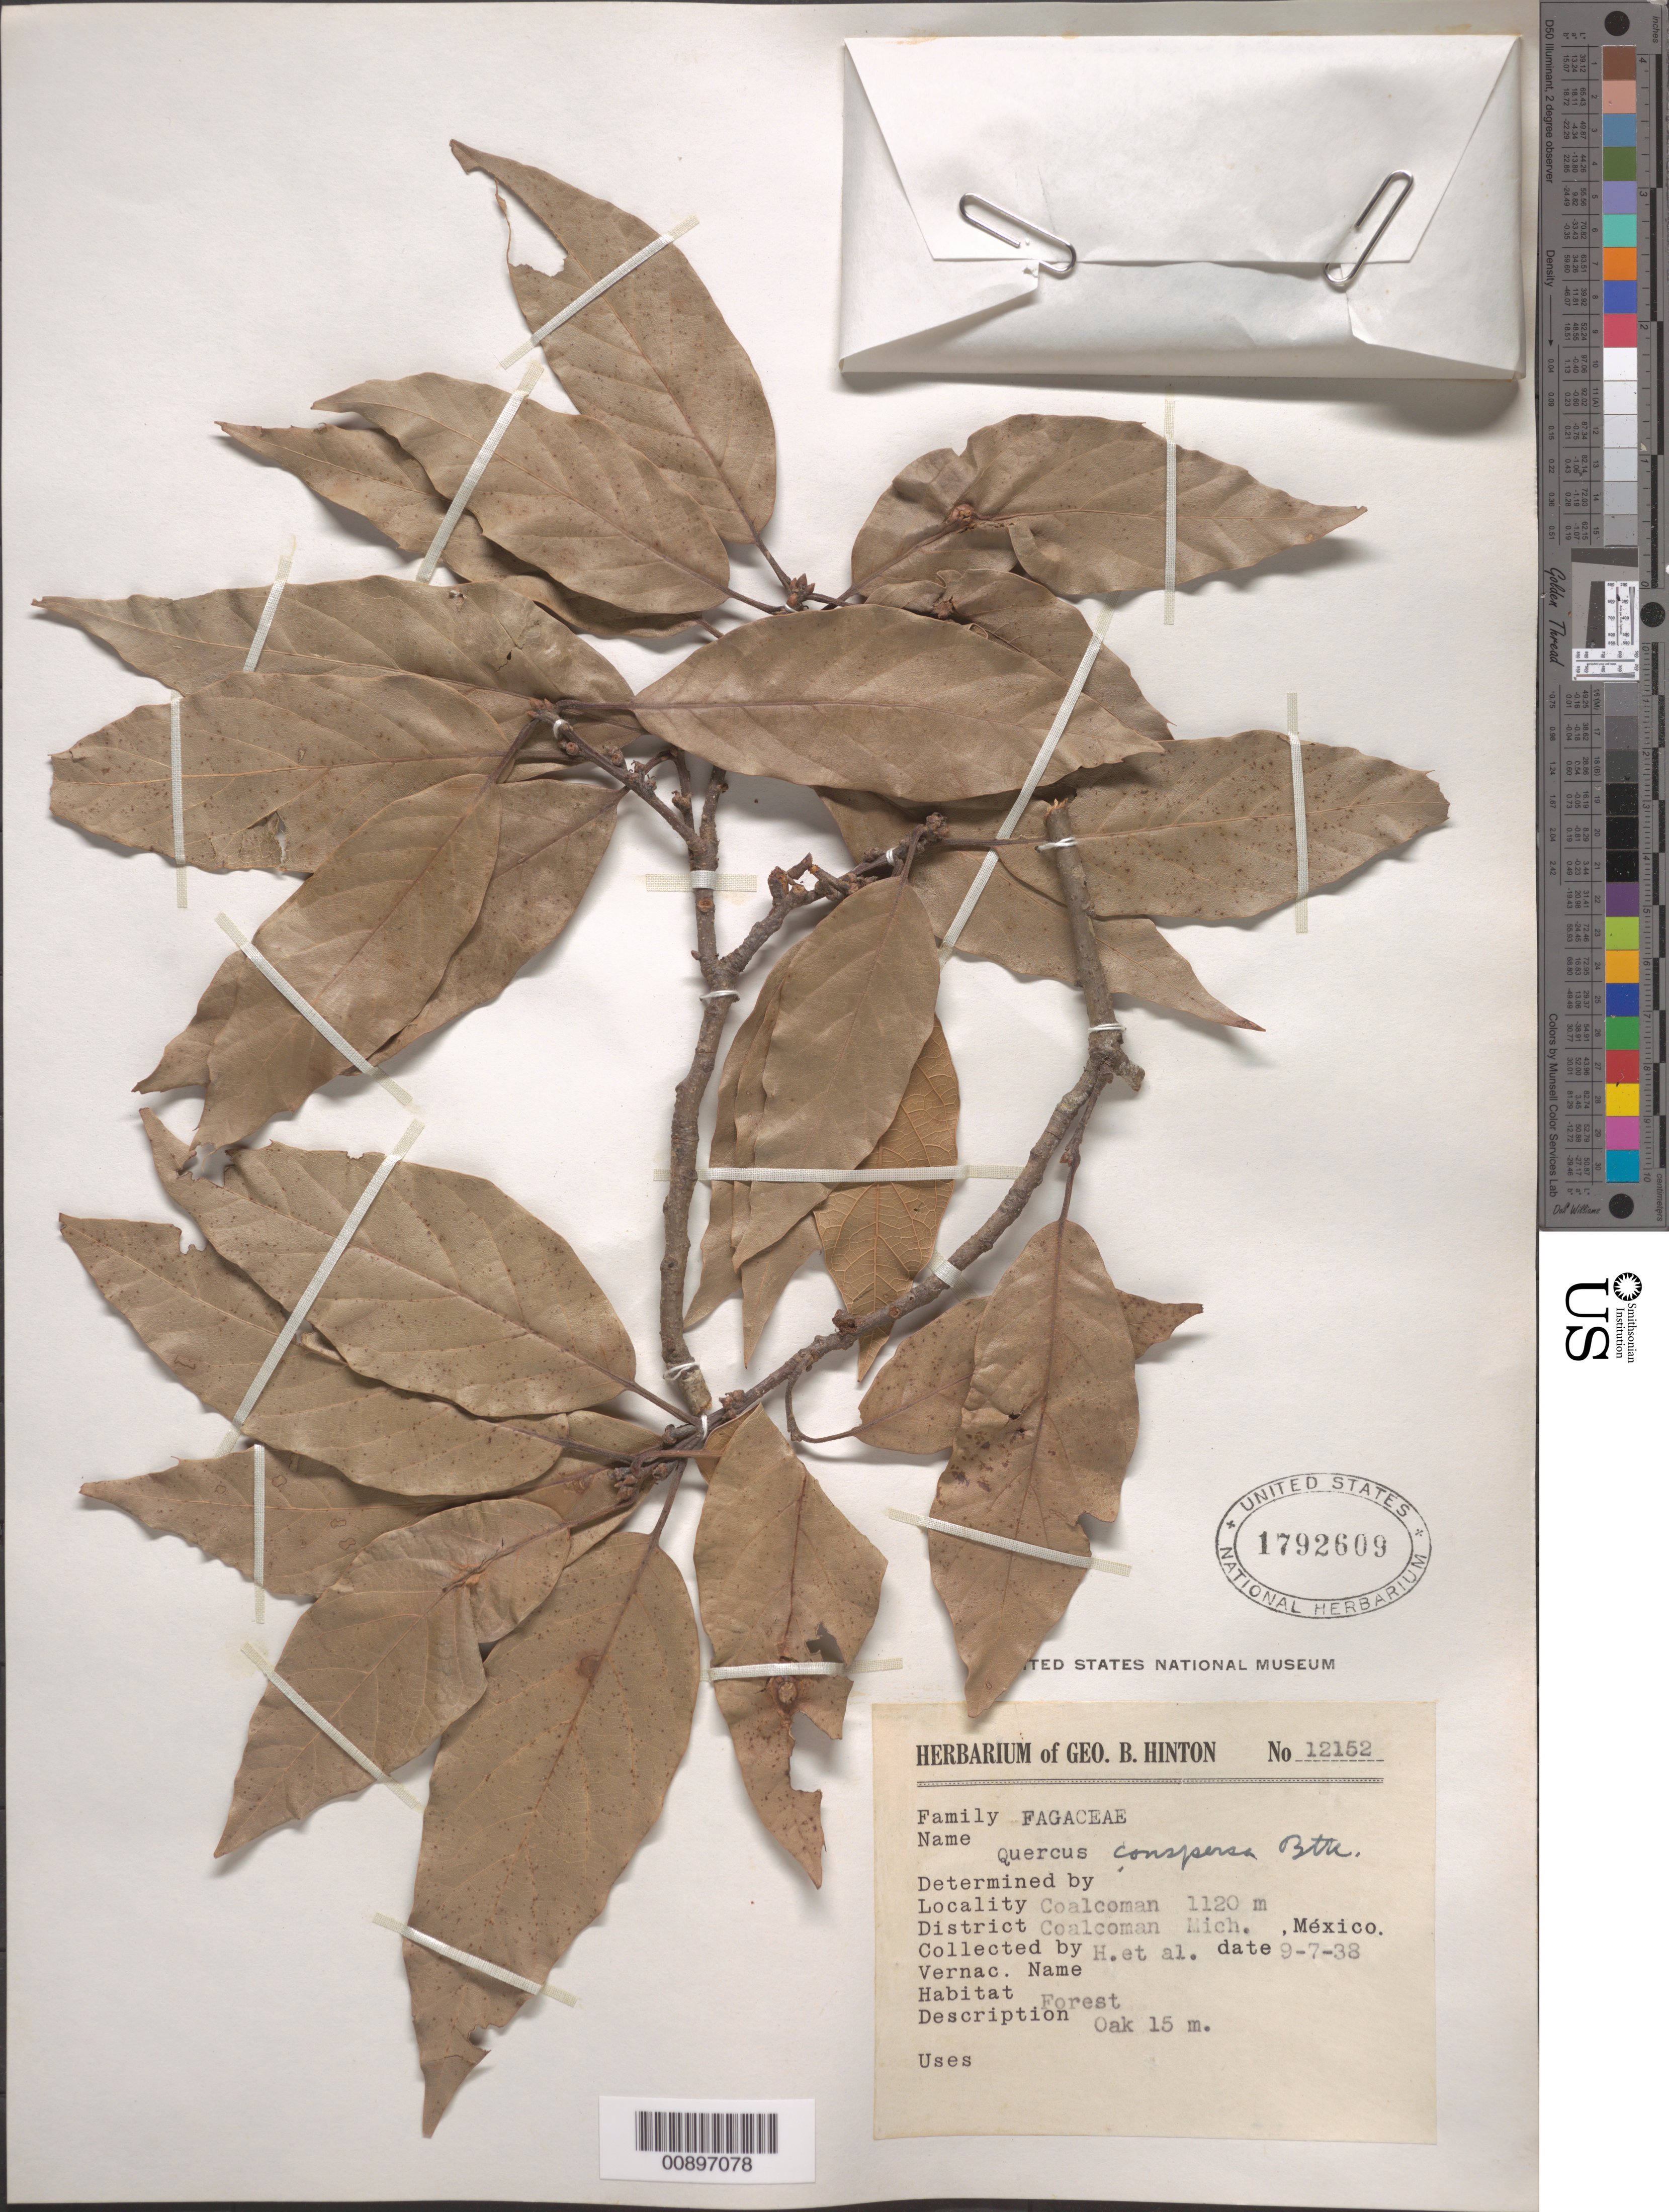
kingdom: Plantae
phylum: Tracheophyta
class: Magnoliopsida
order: Fagales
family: Fagaceae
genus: Quercus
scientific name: Quercus conspersa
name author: Benth.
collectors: G. B. Hinton & et al.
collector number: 12152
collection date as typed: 07 Sep 1938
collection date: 1938-09-07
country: Mexico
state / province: Michoacán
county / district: Coalcomán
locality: Coalcomán, District Coalcomán, Michoacán.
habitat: Forest.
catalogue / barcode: US 1792609